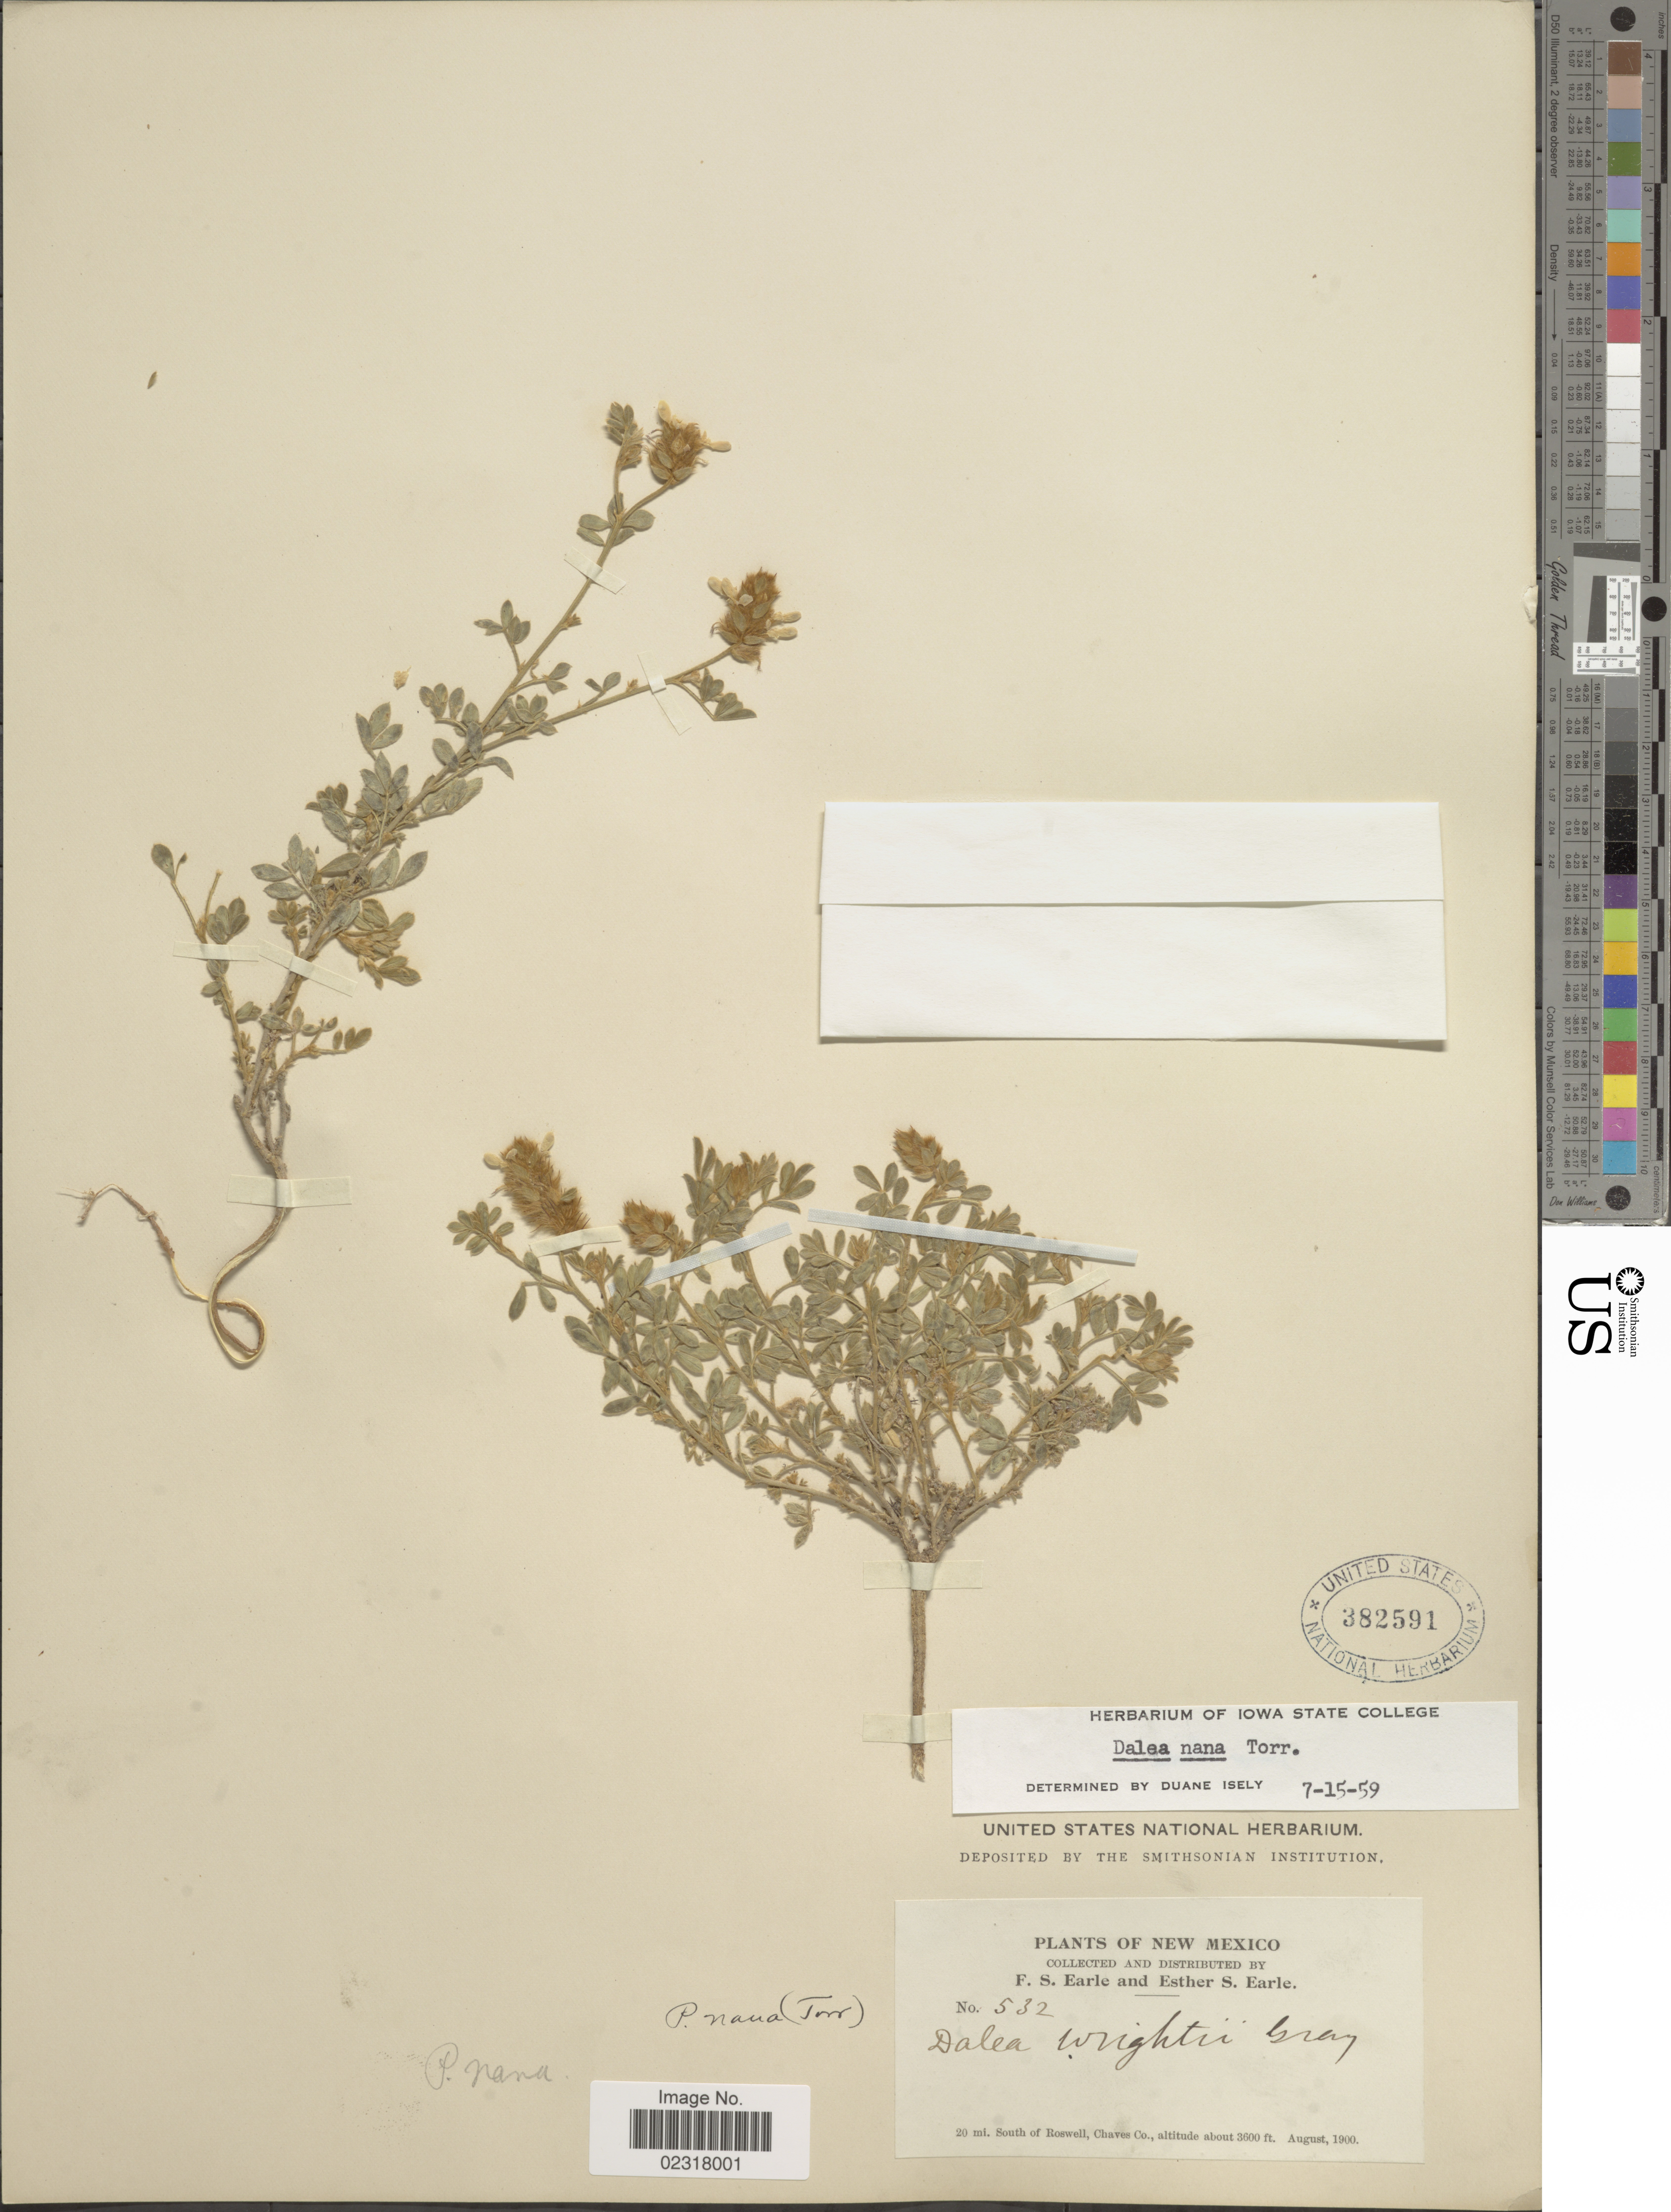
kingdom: Plantae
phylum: Tracheophyta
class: Magnoliopsida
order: Fabales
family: Fabaceae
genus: Dalea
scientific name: Dalea nana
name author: Torr. & A. Gray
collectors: F. S. Earle & E. S. Earle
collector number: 32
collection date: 1900-08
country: United States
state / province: New Mexico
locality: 20 mi. South of Roswell, Chaves Co.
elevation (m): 1097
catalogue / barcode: US 382591